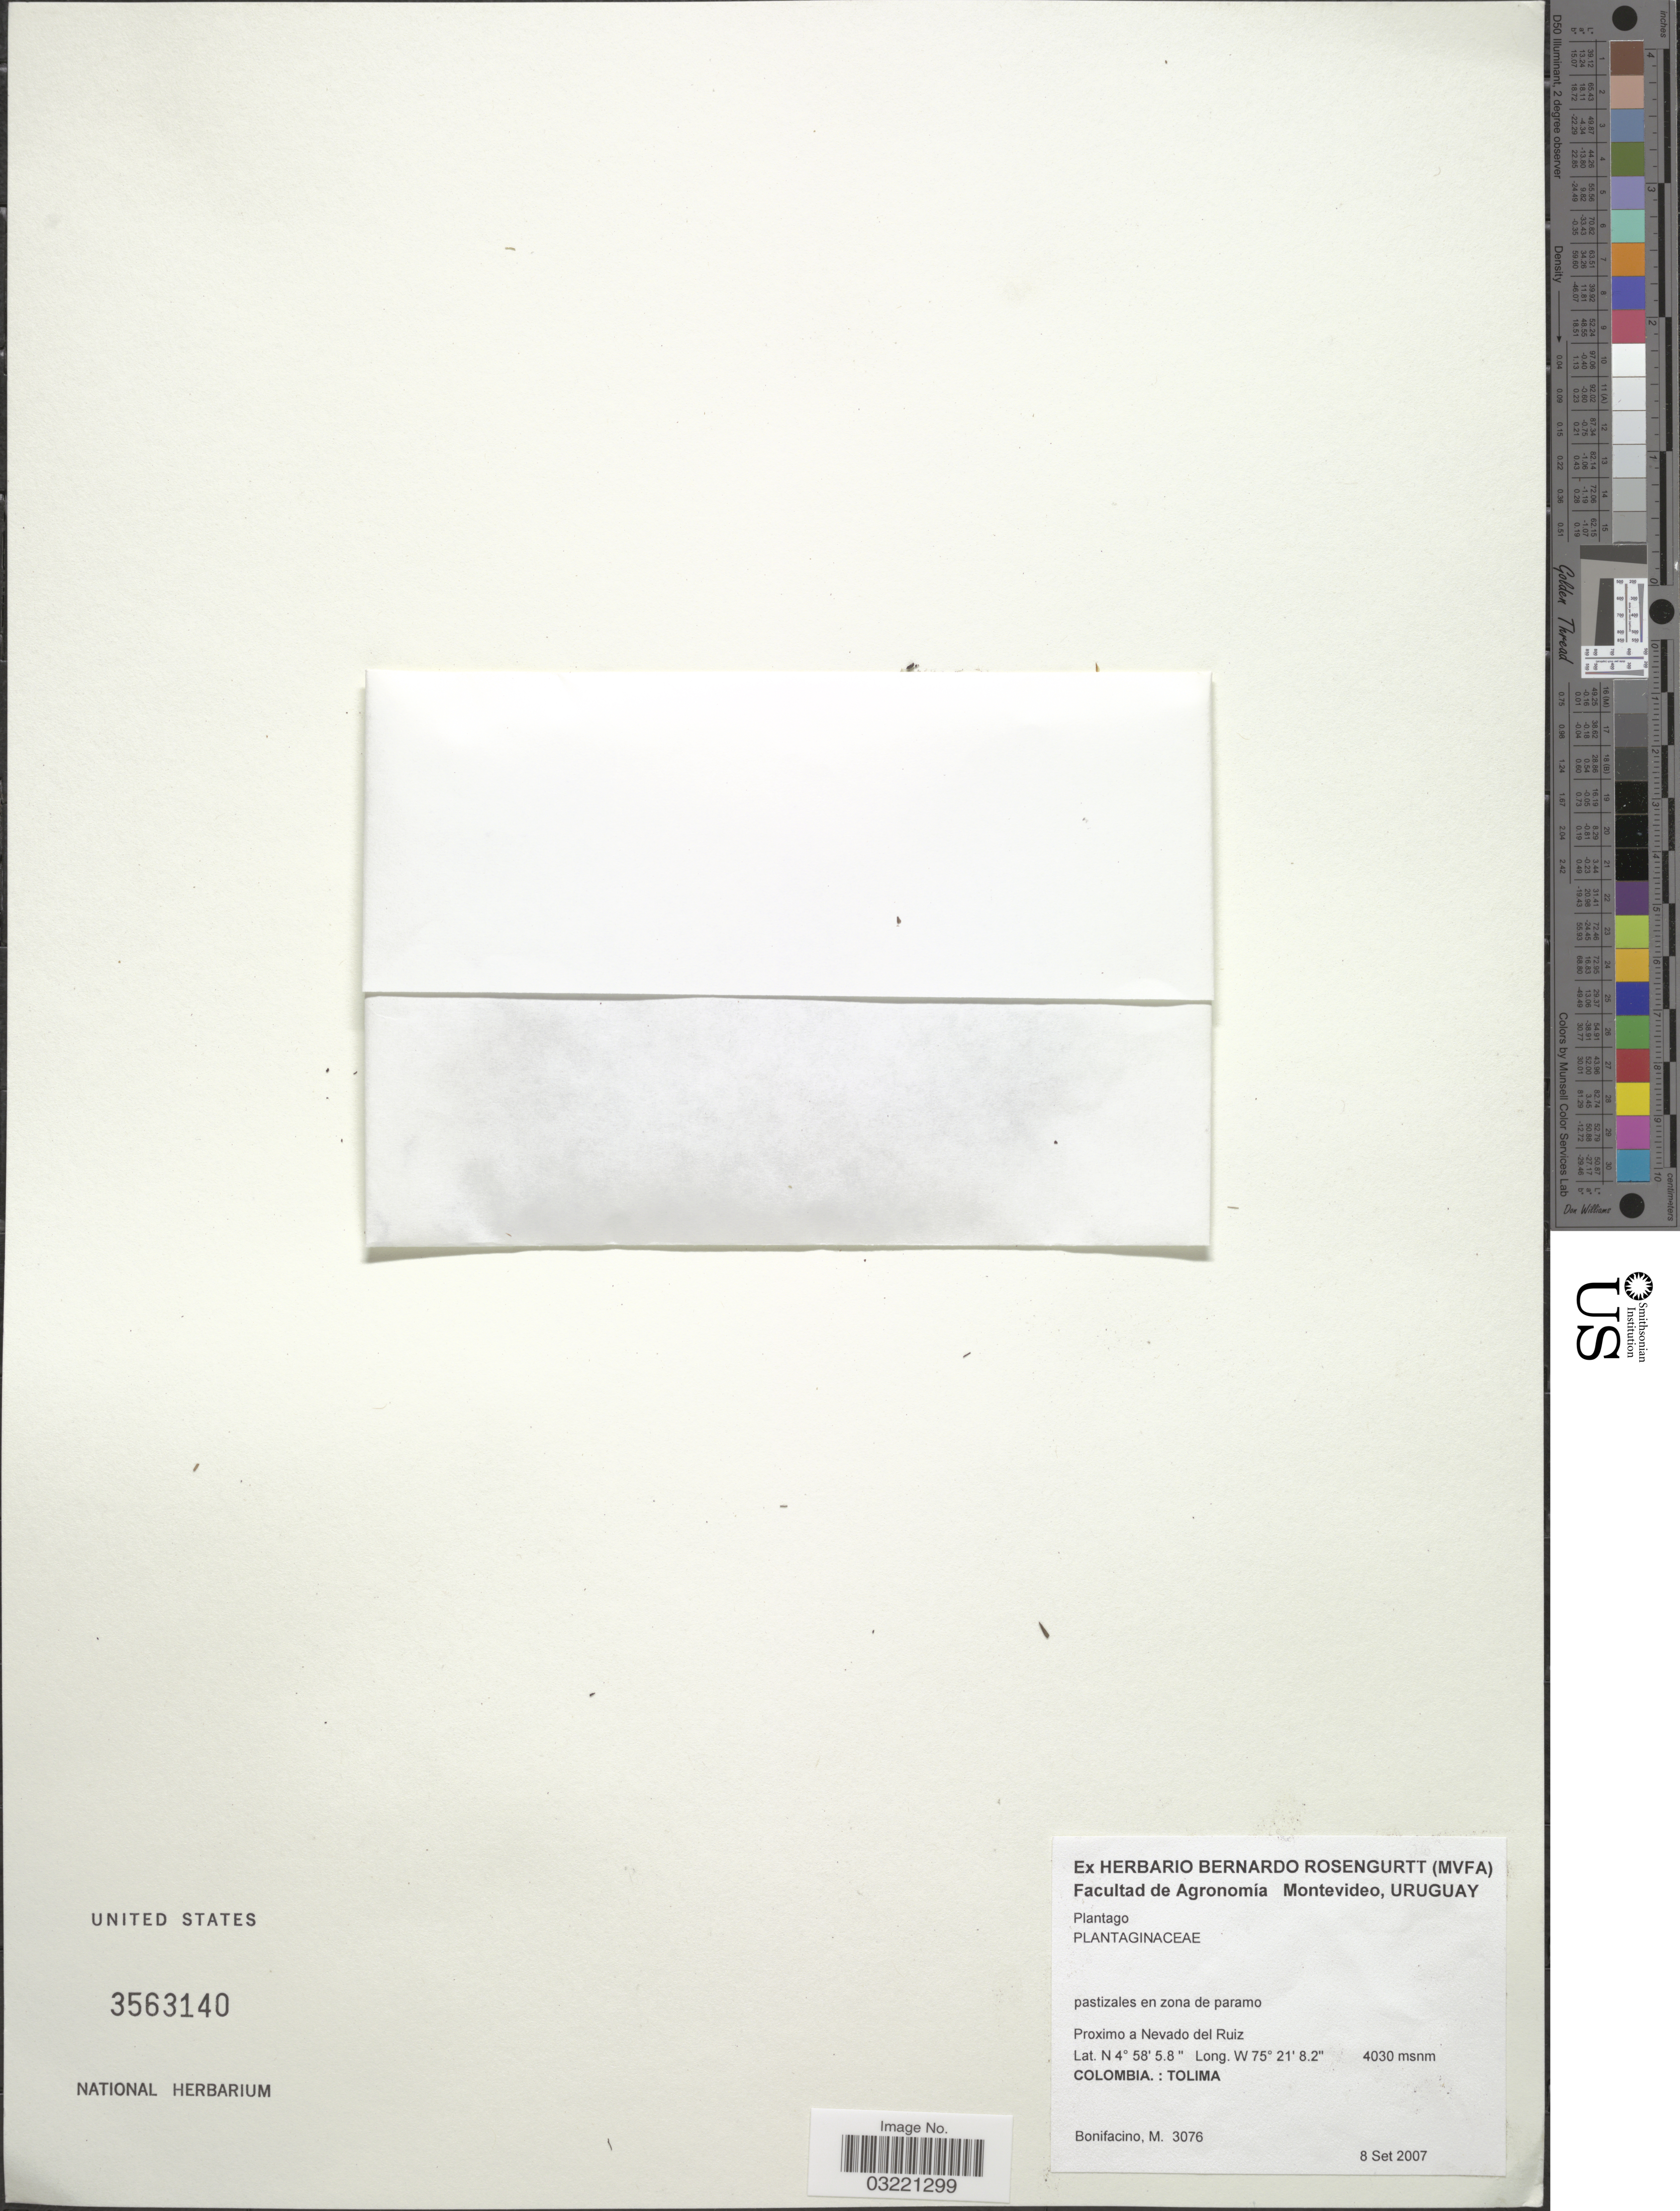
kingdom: Plantae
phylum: Tracheophyta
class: Magnoliopsida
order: Lamiales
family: Plantaginaceae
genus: Plantago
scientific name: Plantago sp.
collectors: M. Bonifacino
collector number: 3076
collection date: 2007-09-08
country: Colombia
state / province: Tolima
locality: Proximo a Nevado del Ruiz.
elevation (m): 4030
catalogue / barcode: US 3563140